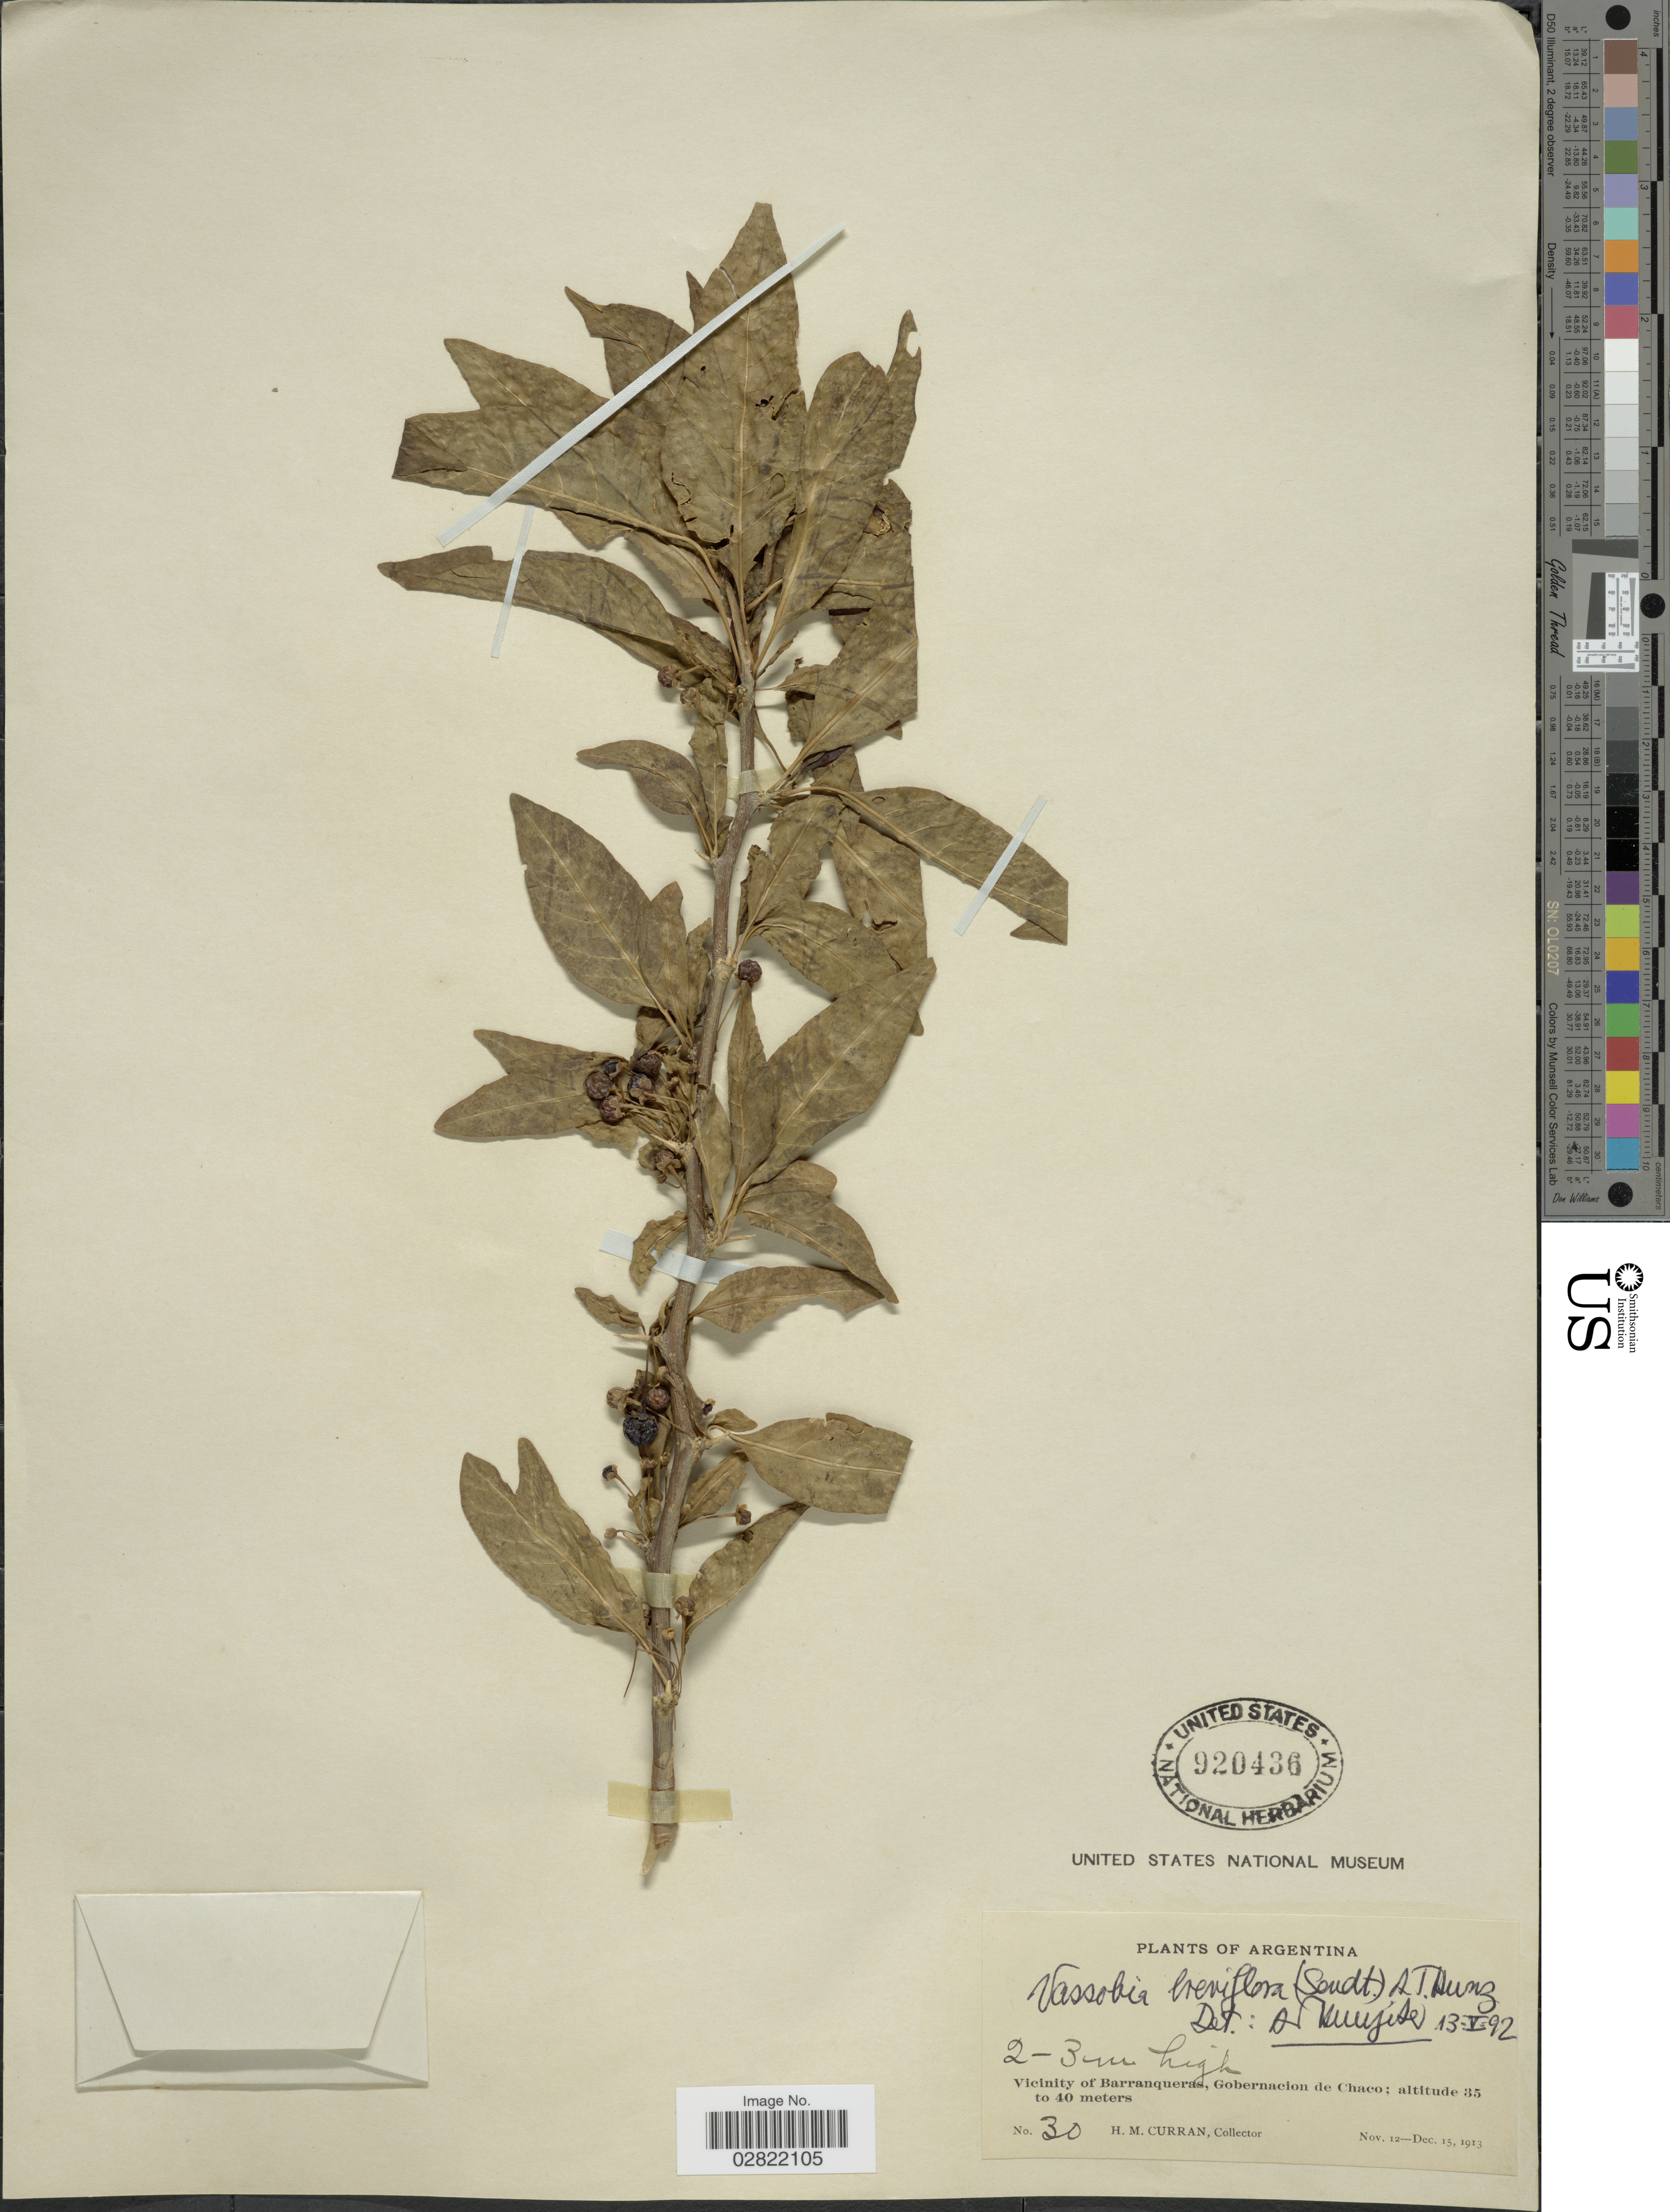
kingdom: Plantae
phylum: Tracheophyta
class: Magnoliopsida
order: Solanales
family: Solanaceae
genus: Vassobia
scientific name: Vassobia breviflora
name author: (Sendt.) Hunz.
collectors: H. M. Curran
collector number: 30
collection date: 1913-11-12/1913-12-15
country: Argentina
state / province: Chaco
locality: Vicinity of Barranqueras, Gobernacion de Chaco.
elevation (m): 35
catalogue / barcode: US 920436